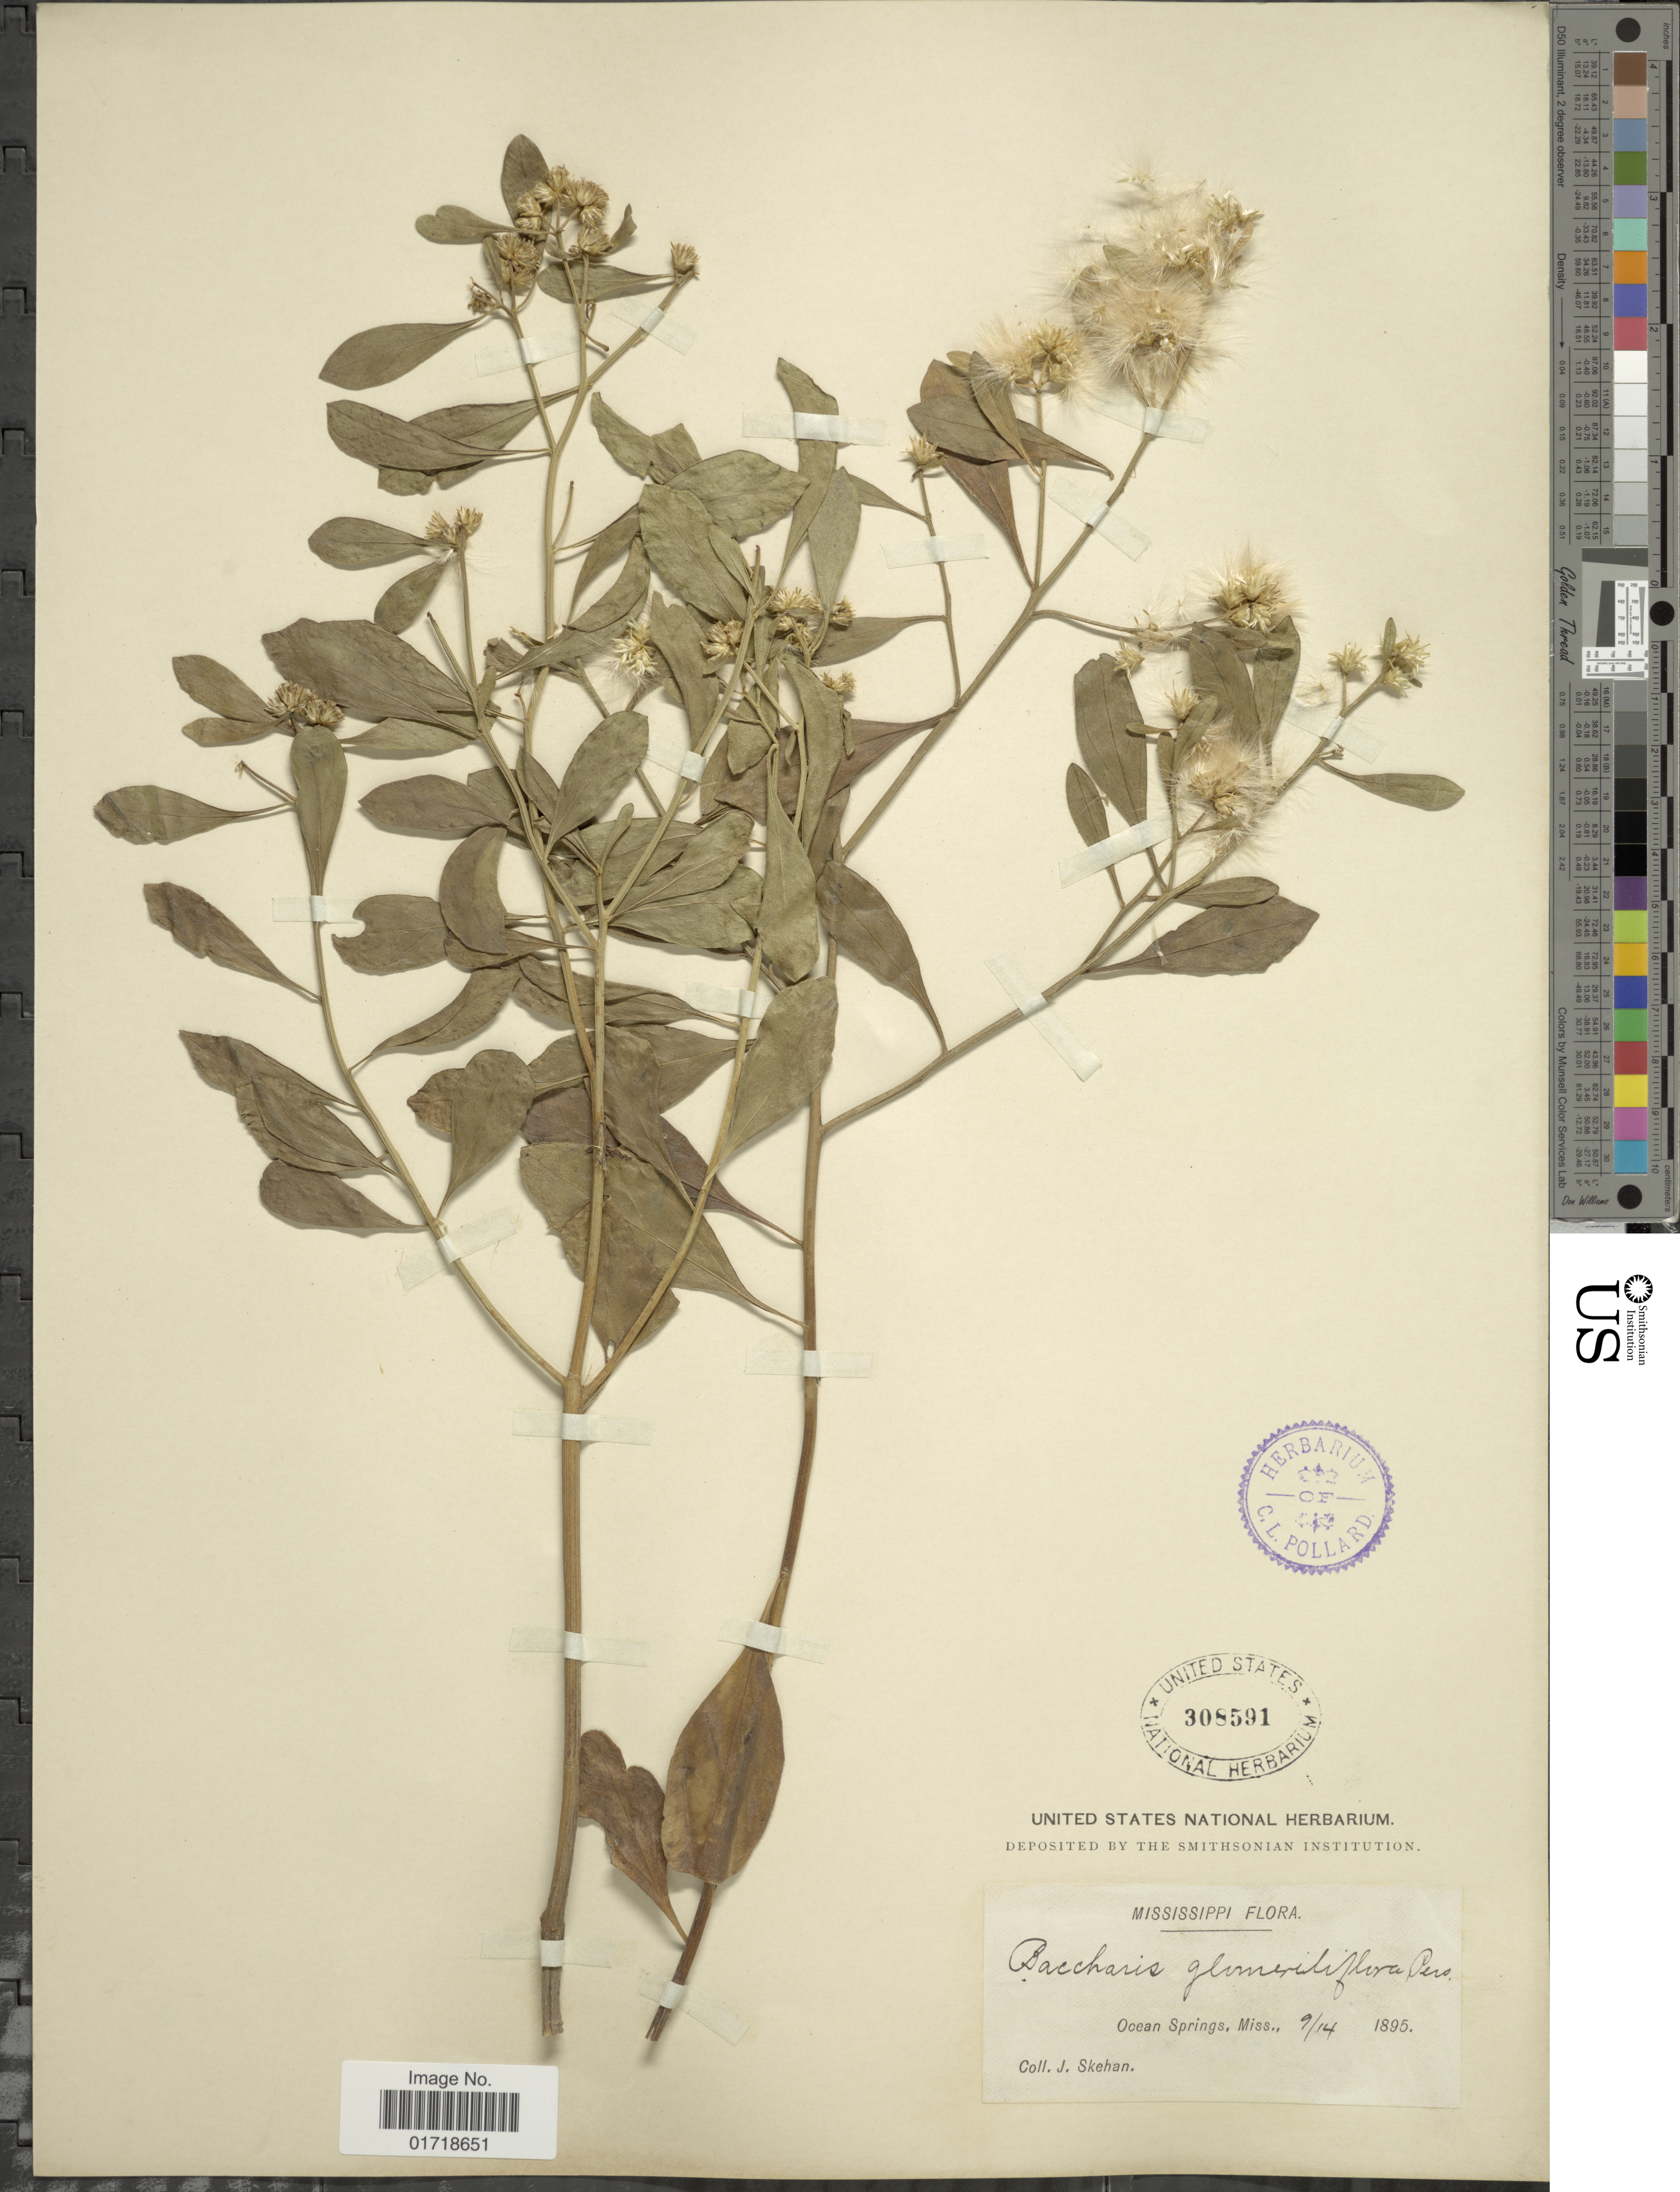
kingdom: Plantae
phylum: Tracheophyta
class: Magnoliopsida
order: Asterales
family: Asteraceae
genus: Baccharis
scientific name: Baccharis glomeruliflora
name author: Pers.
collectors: J. Skehan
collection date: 1895-09-14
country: United States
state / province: Mississippi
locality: Ocean Springs.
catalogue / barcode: US 308591